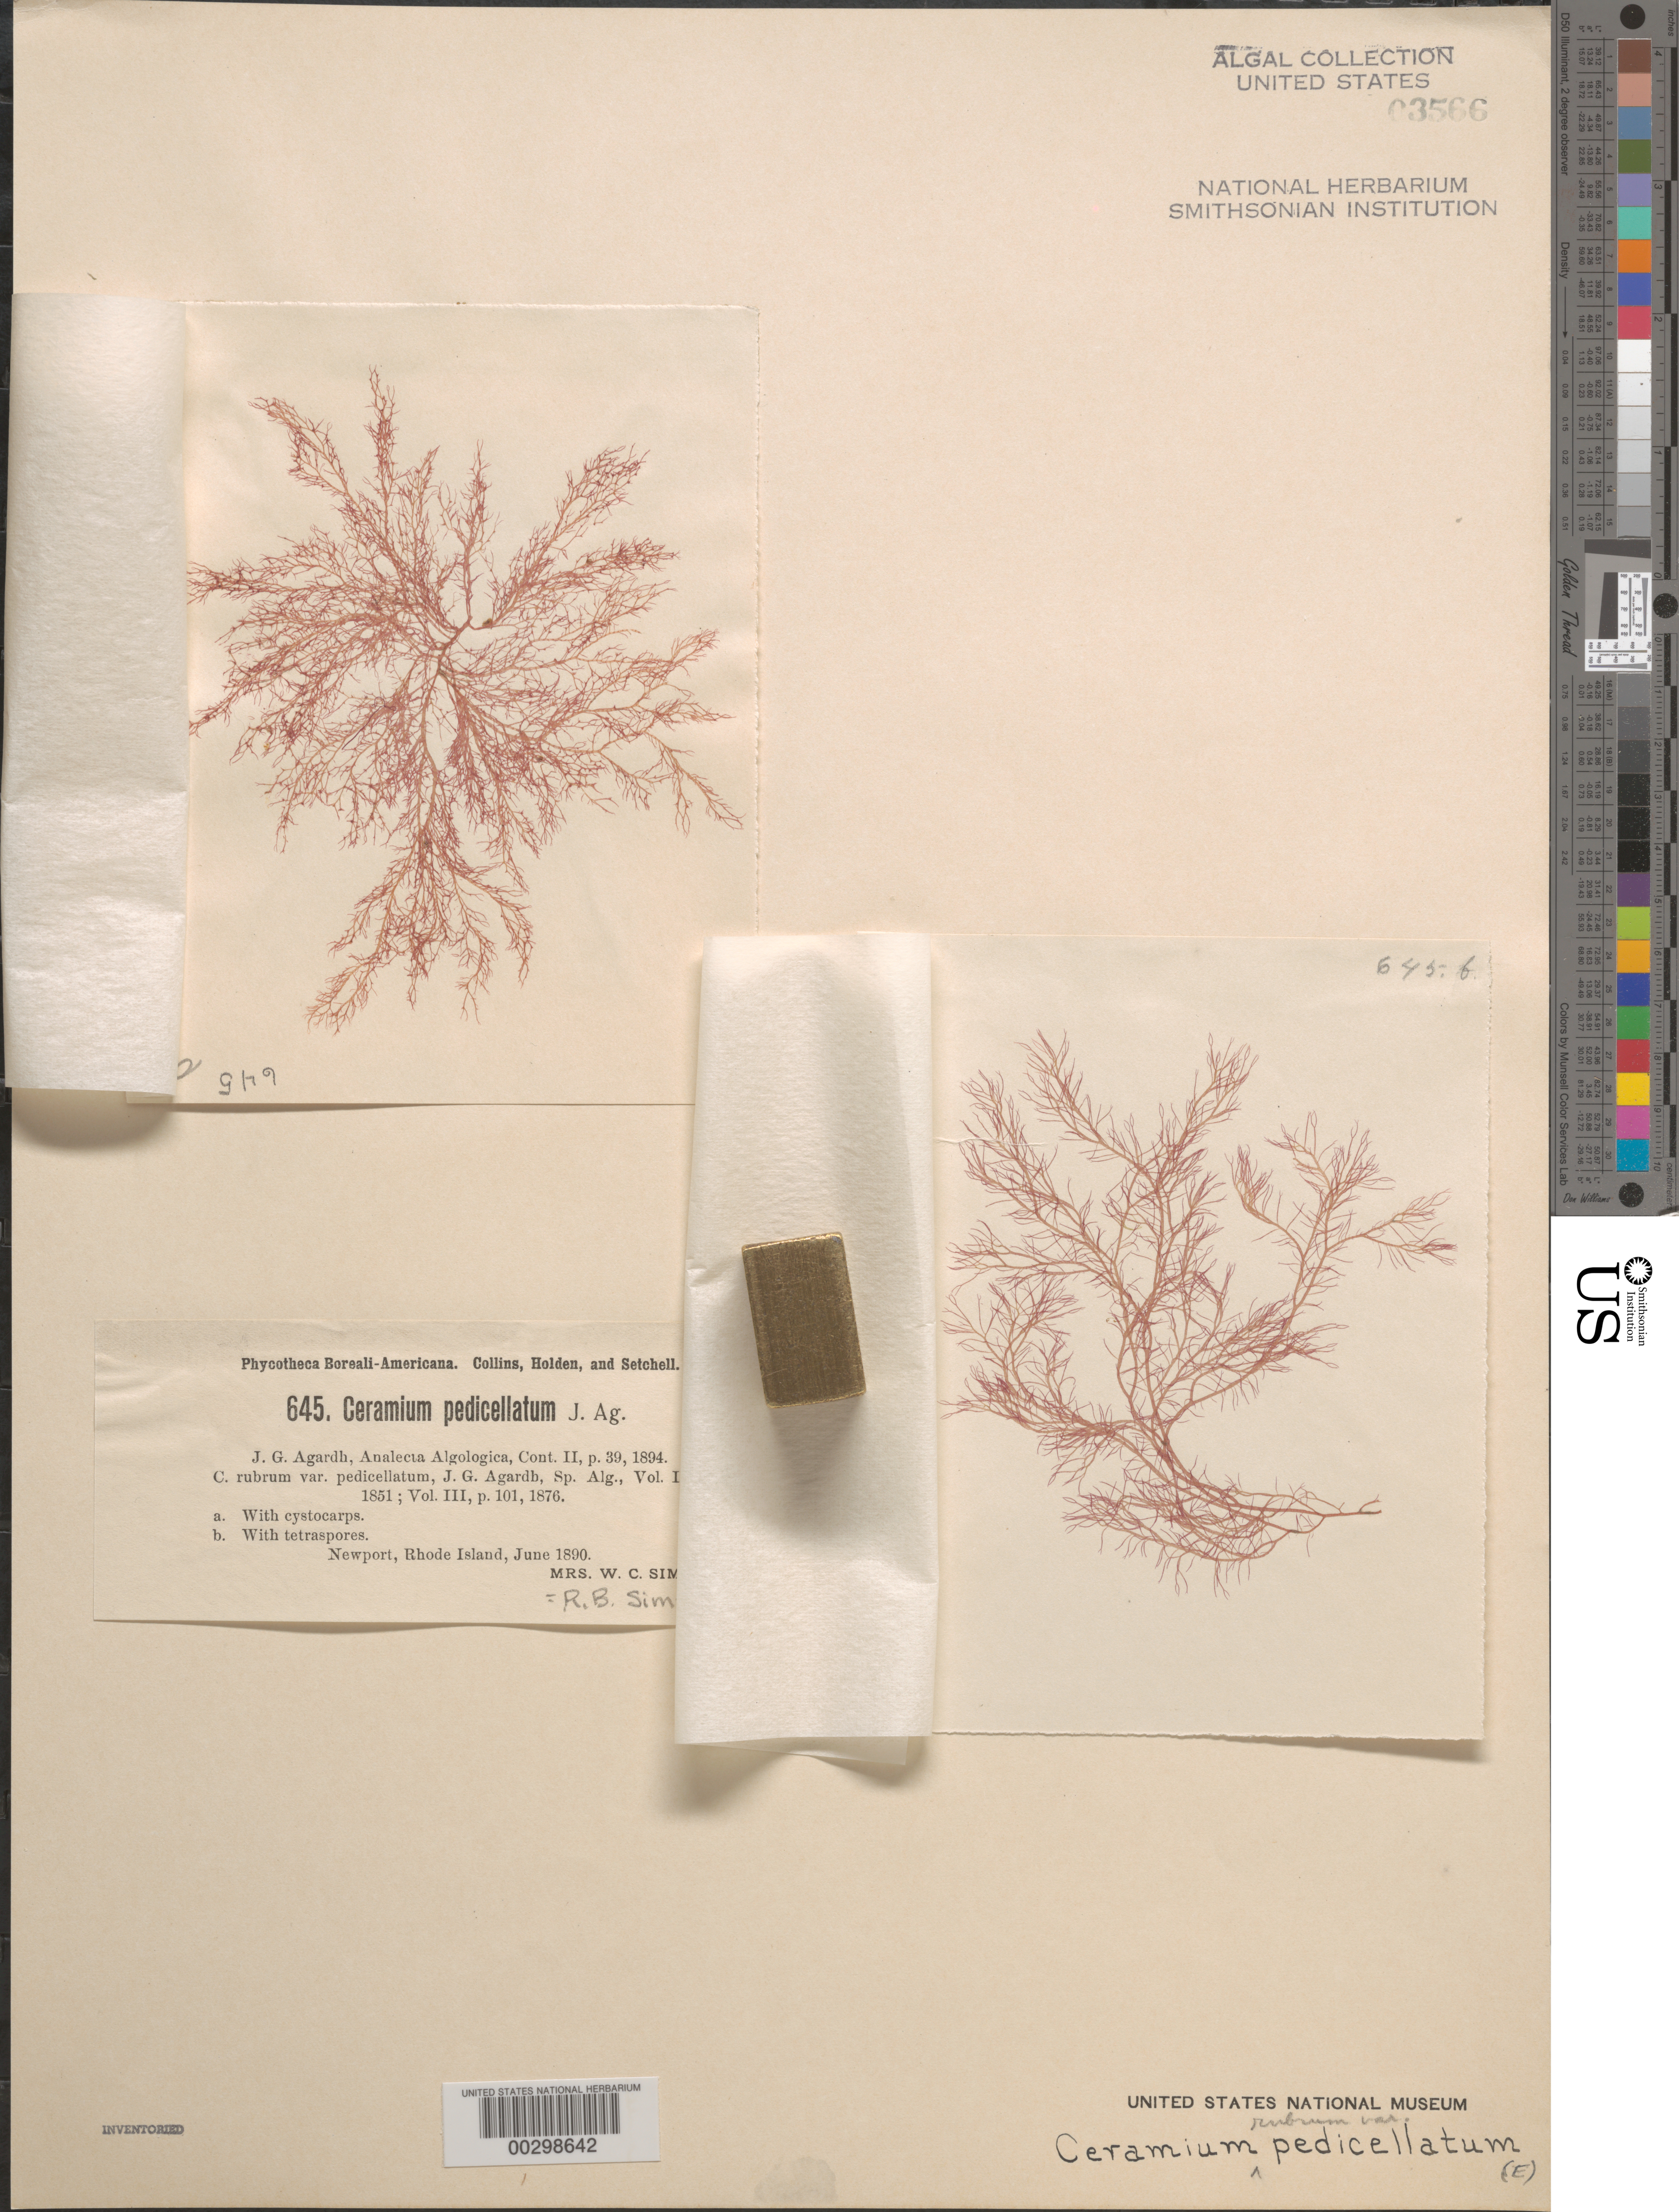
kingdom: Plantae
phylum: Rhodophyta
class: Florideophyceae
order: Ceramiales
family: Ceramiaceae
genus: Ceramium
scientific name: Ceramium rubrum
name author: C. Agardh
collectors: R. B. Simmons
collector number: PB-A 645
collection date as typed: Jun 1890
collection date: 1890-06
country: United States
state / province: Rhode Island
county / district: Newport County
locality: Newport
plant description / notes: Collins, Holden & Setchell, Phycotheca Boreali-Americana, as Ceramium pedicellatum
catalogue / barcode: US 3566